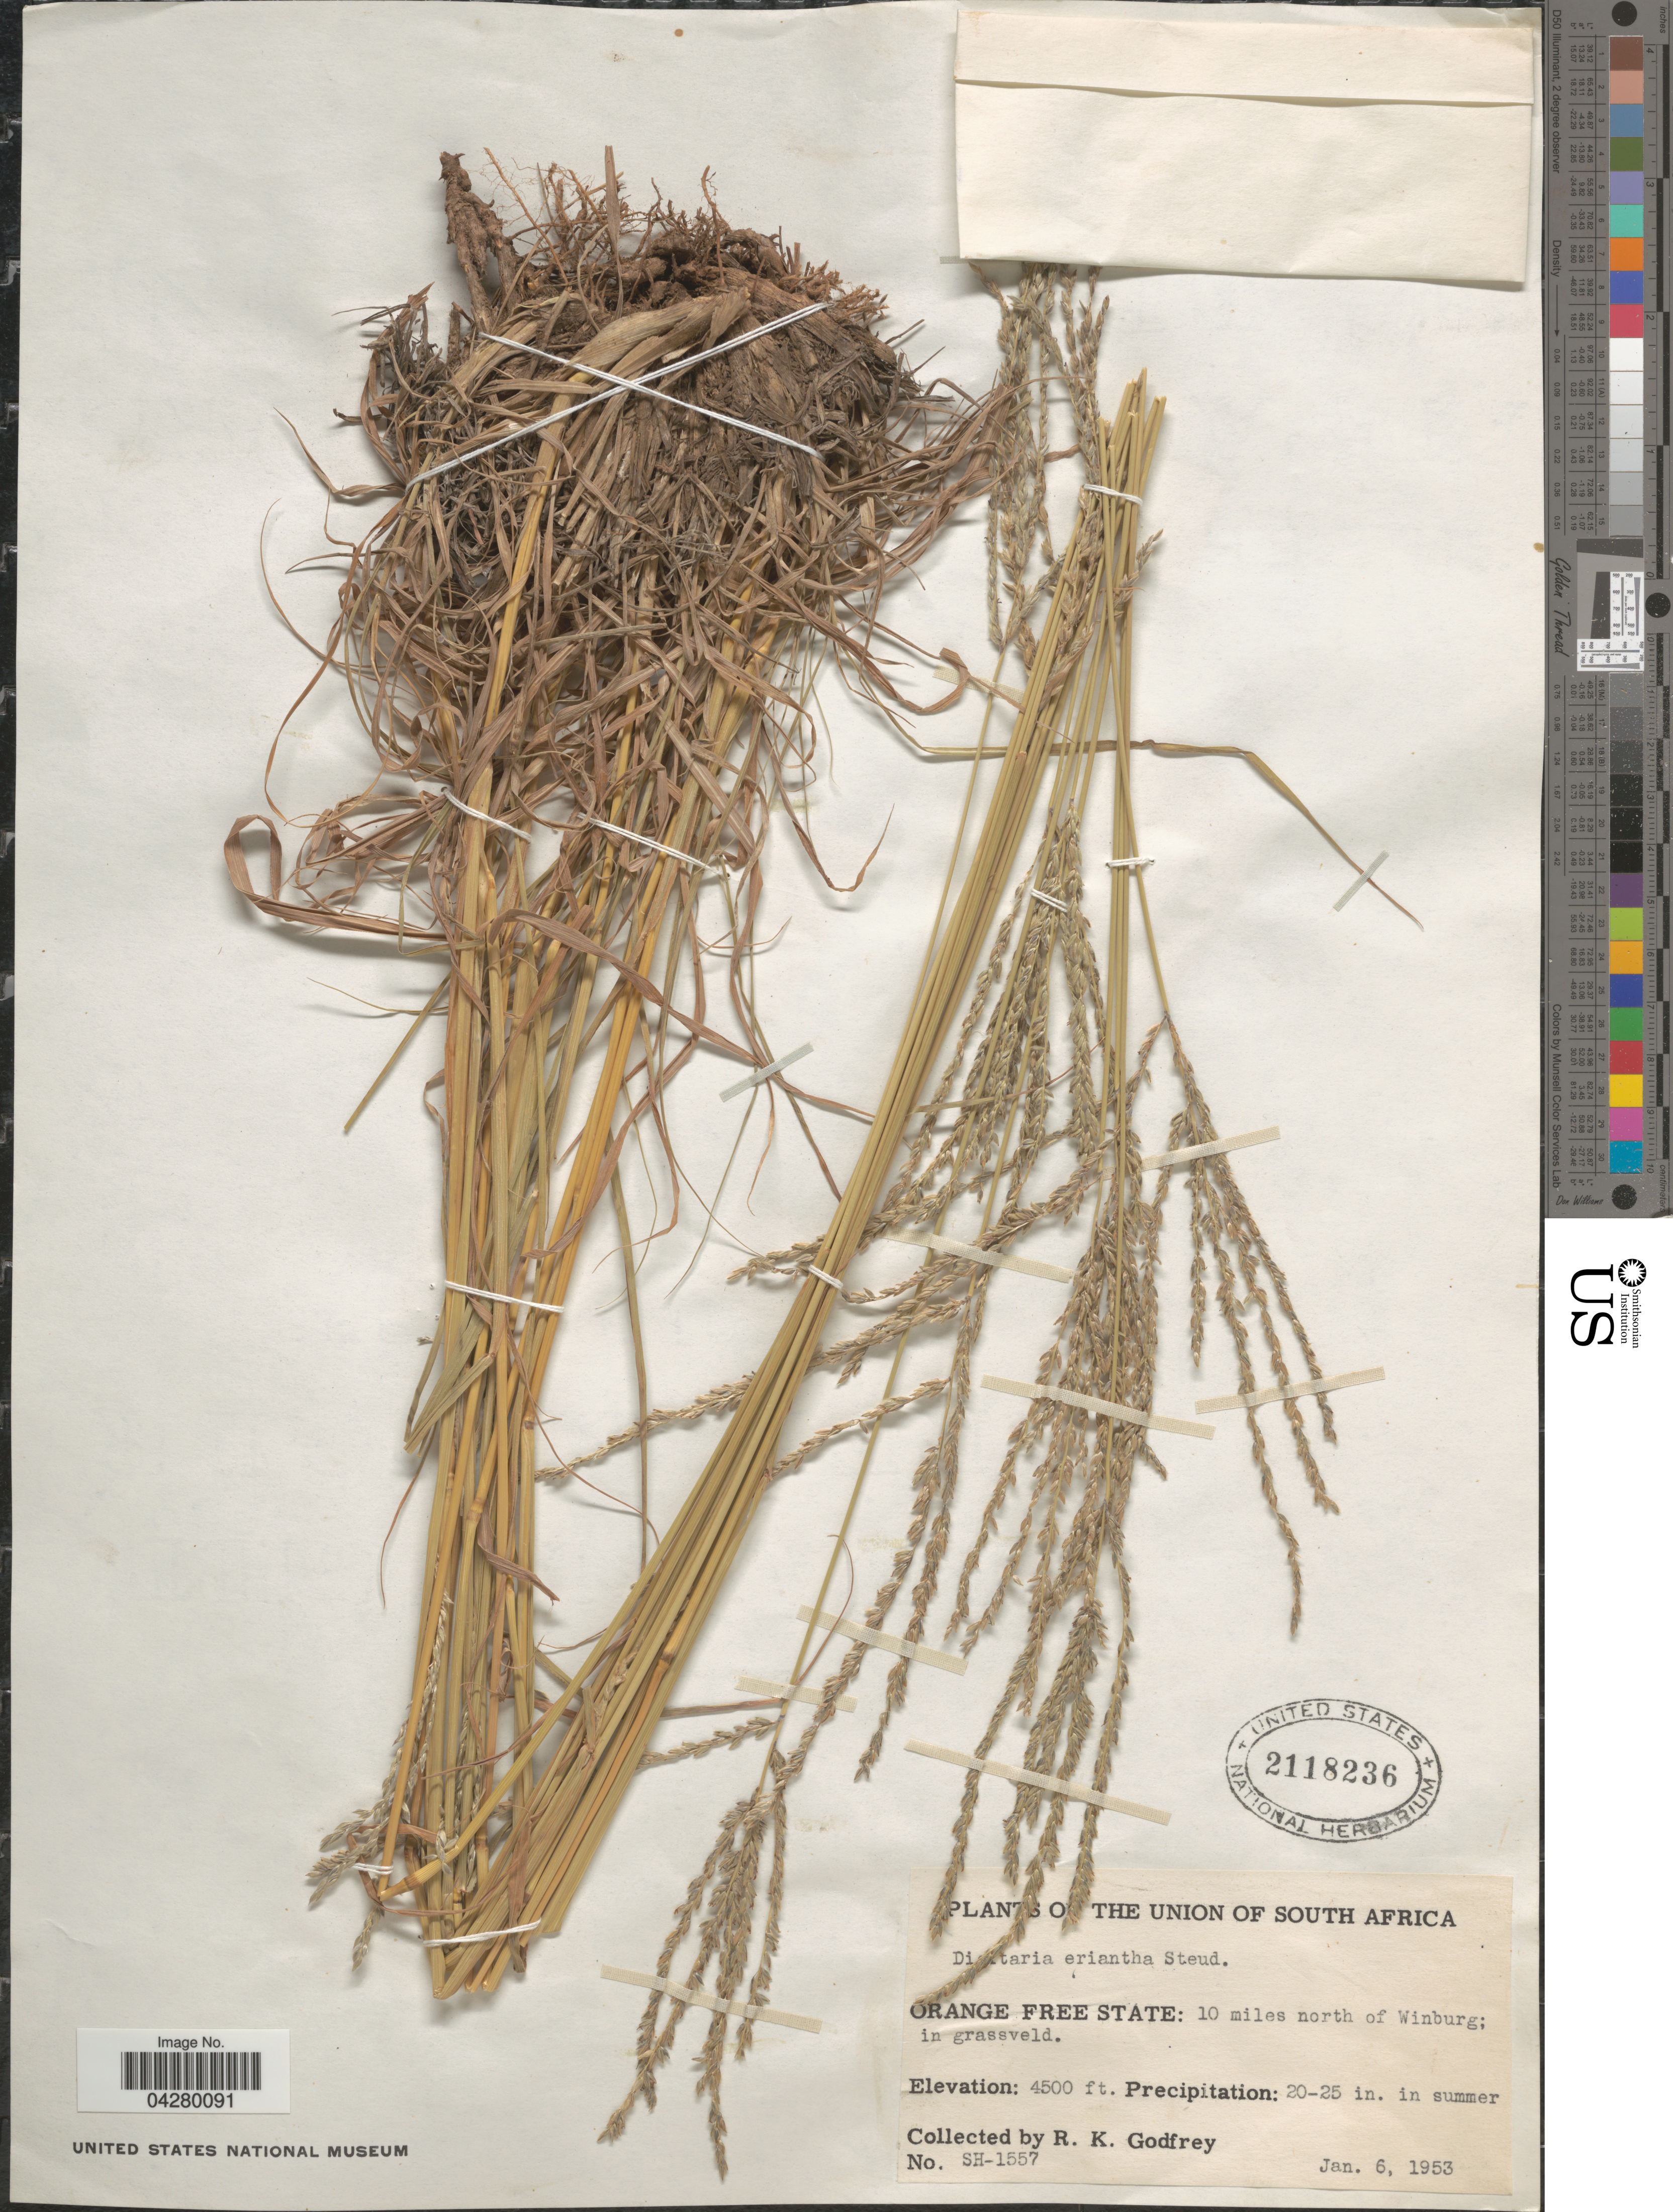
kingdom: Plantae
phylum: Tracheophyta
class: Liliopsida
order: Poales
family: Poaceae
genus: Digitaria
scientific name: Digitaria eriantha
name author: Steud.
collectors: R. K. Godfrey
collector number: SH-1557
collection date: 1953-01-06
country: South Africa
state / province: Free State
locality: Union of South Africa. Orange Free State: 10 miles north of Winburg; in grassveld.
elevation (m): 1372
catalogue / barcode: US 2118236